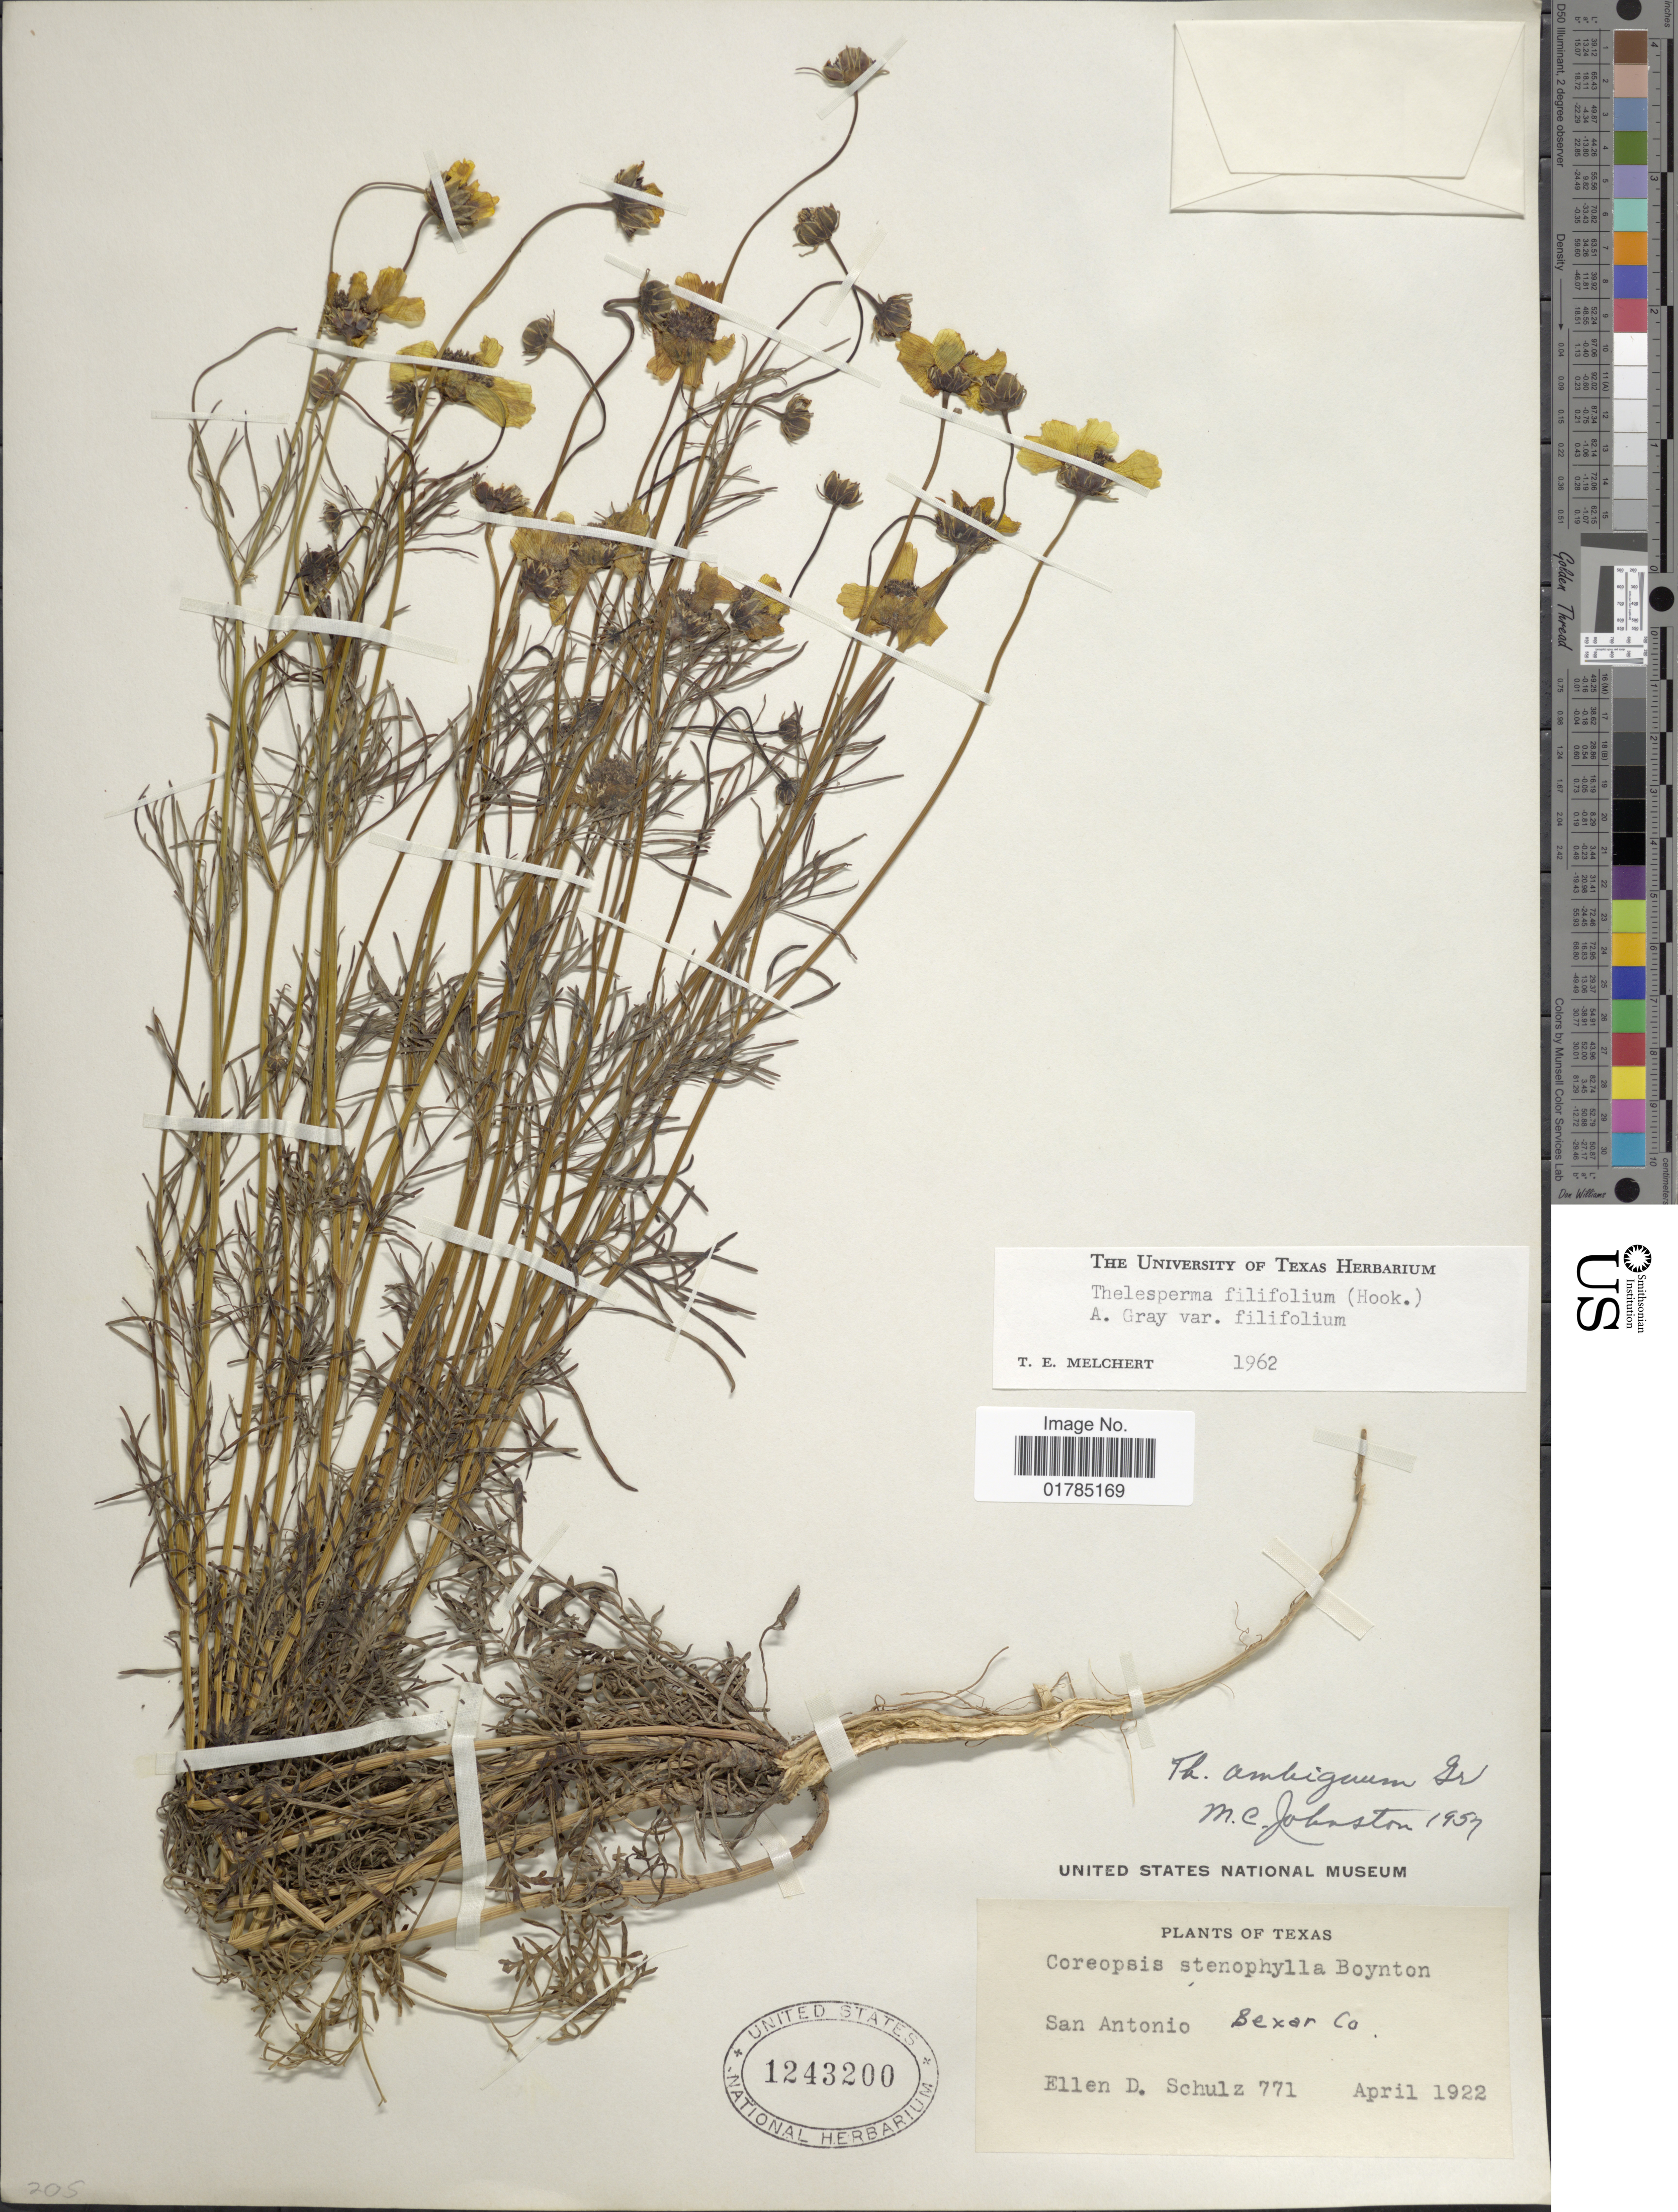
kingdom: Plantae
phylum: Tracheophyta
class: Magnoliopsida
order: Asterales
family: Asteraceae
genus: Thelesperma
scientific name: Thelesperma filifolium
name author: (Hook.) A. Gray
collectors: E. D. Schulz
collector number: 771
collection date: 1922-04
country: United States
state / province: Texas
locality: San Antonio Bexar Co.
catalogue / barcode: US 1243200